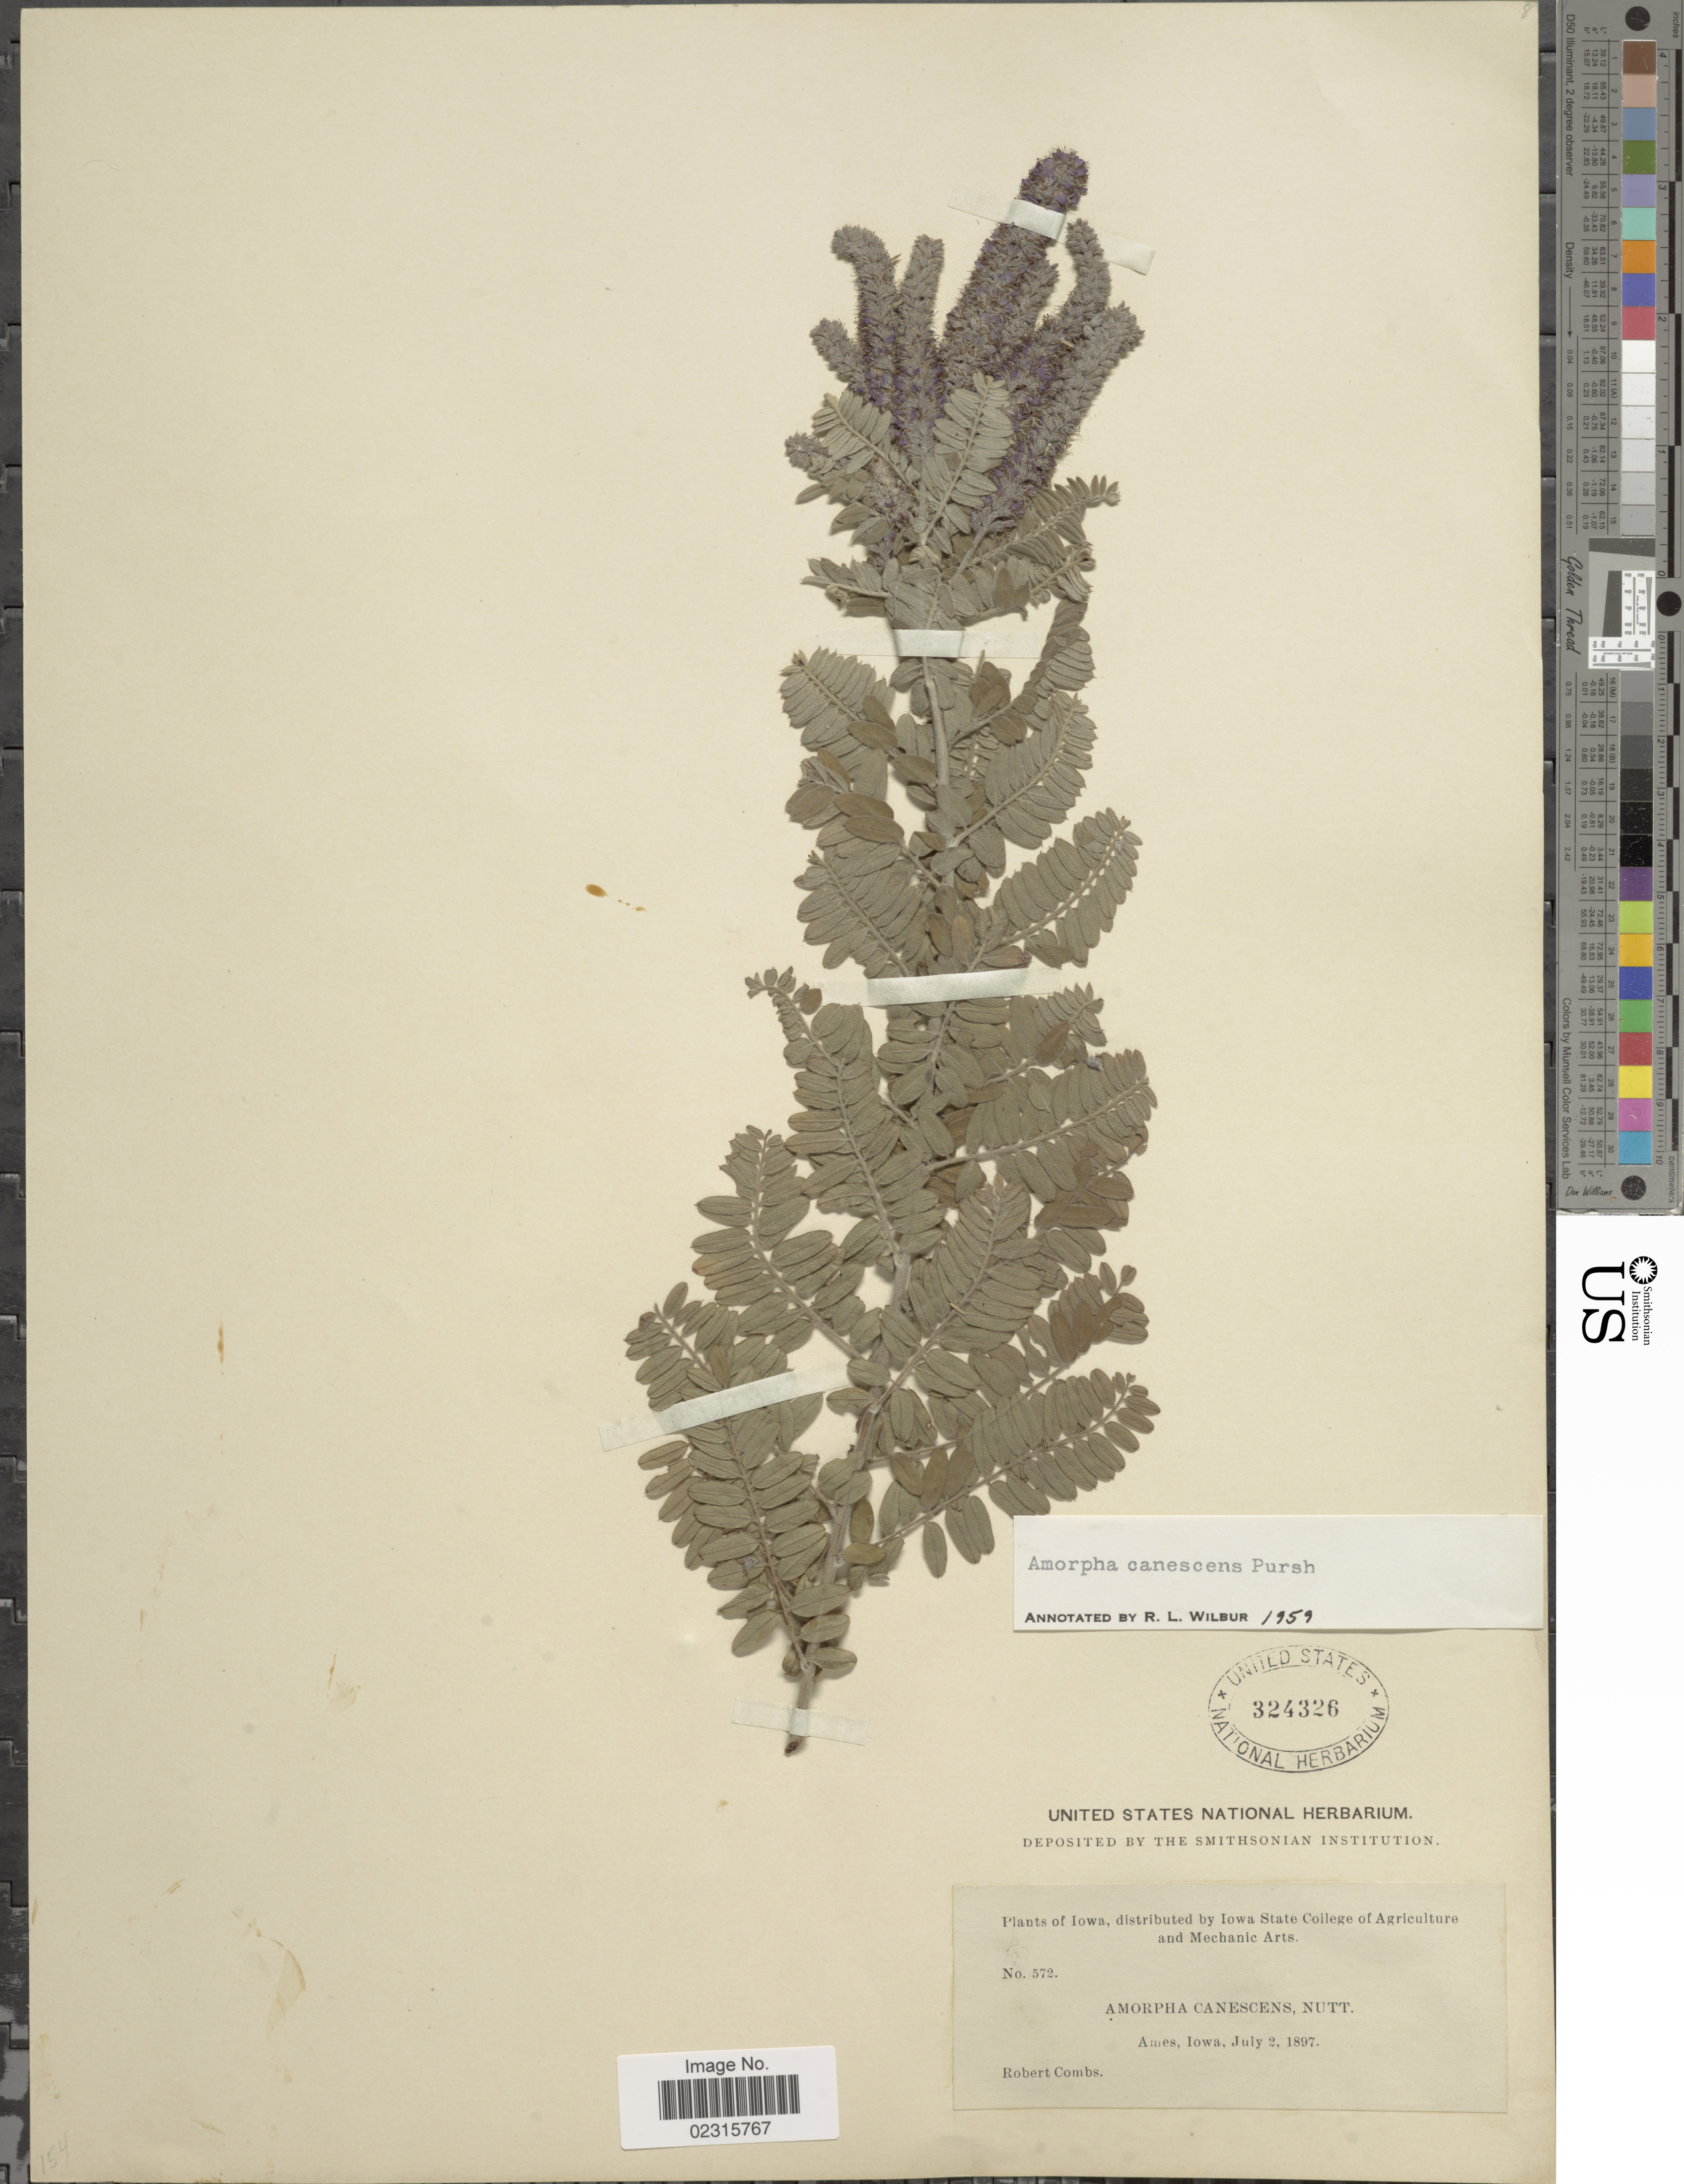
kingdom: Plantae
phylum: Tracheophyta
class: Magnoliopsida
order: Fabales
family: Fabaceae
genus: Amorpha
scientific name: Amorpha canescens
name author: Pursh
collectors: R. Combs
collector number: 572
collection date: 1897-07-02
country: United States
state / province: Iowa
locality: Ames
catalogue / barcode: US 324326